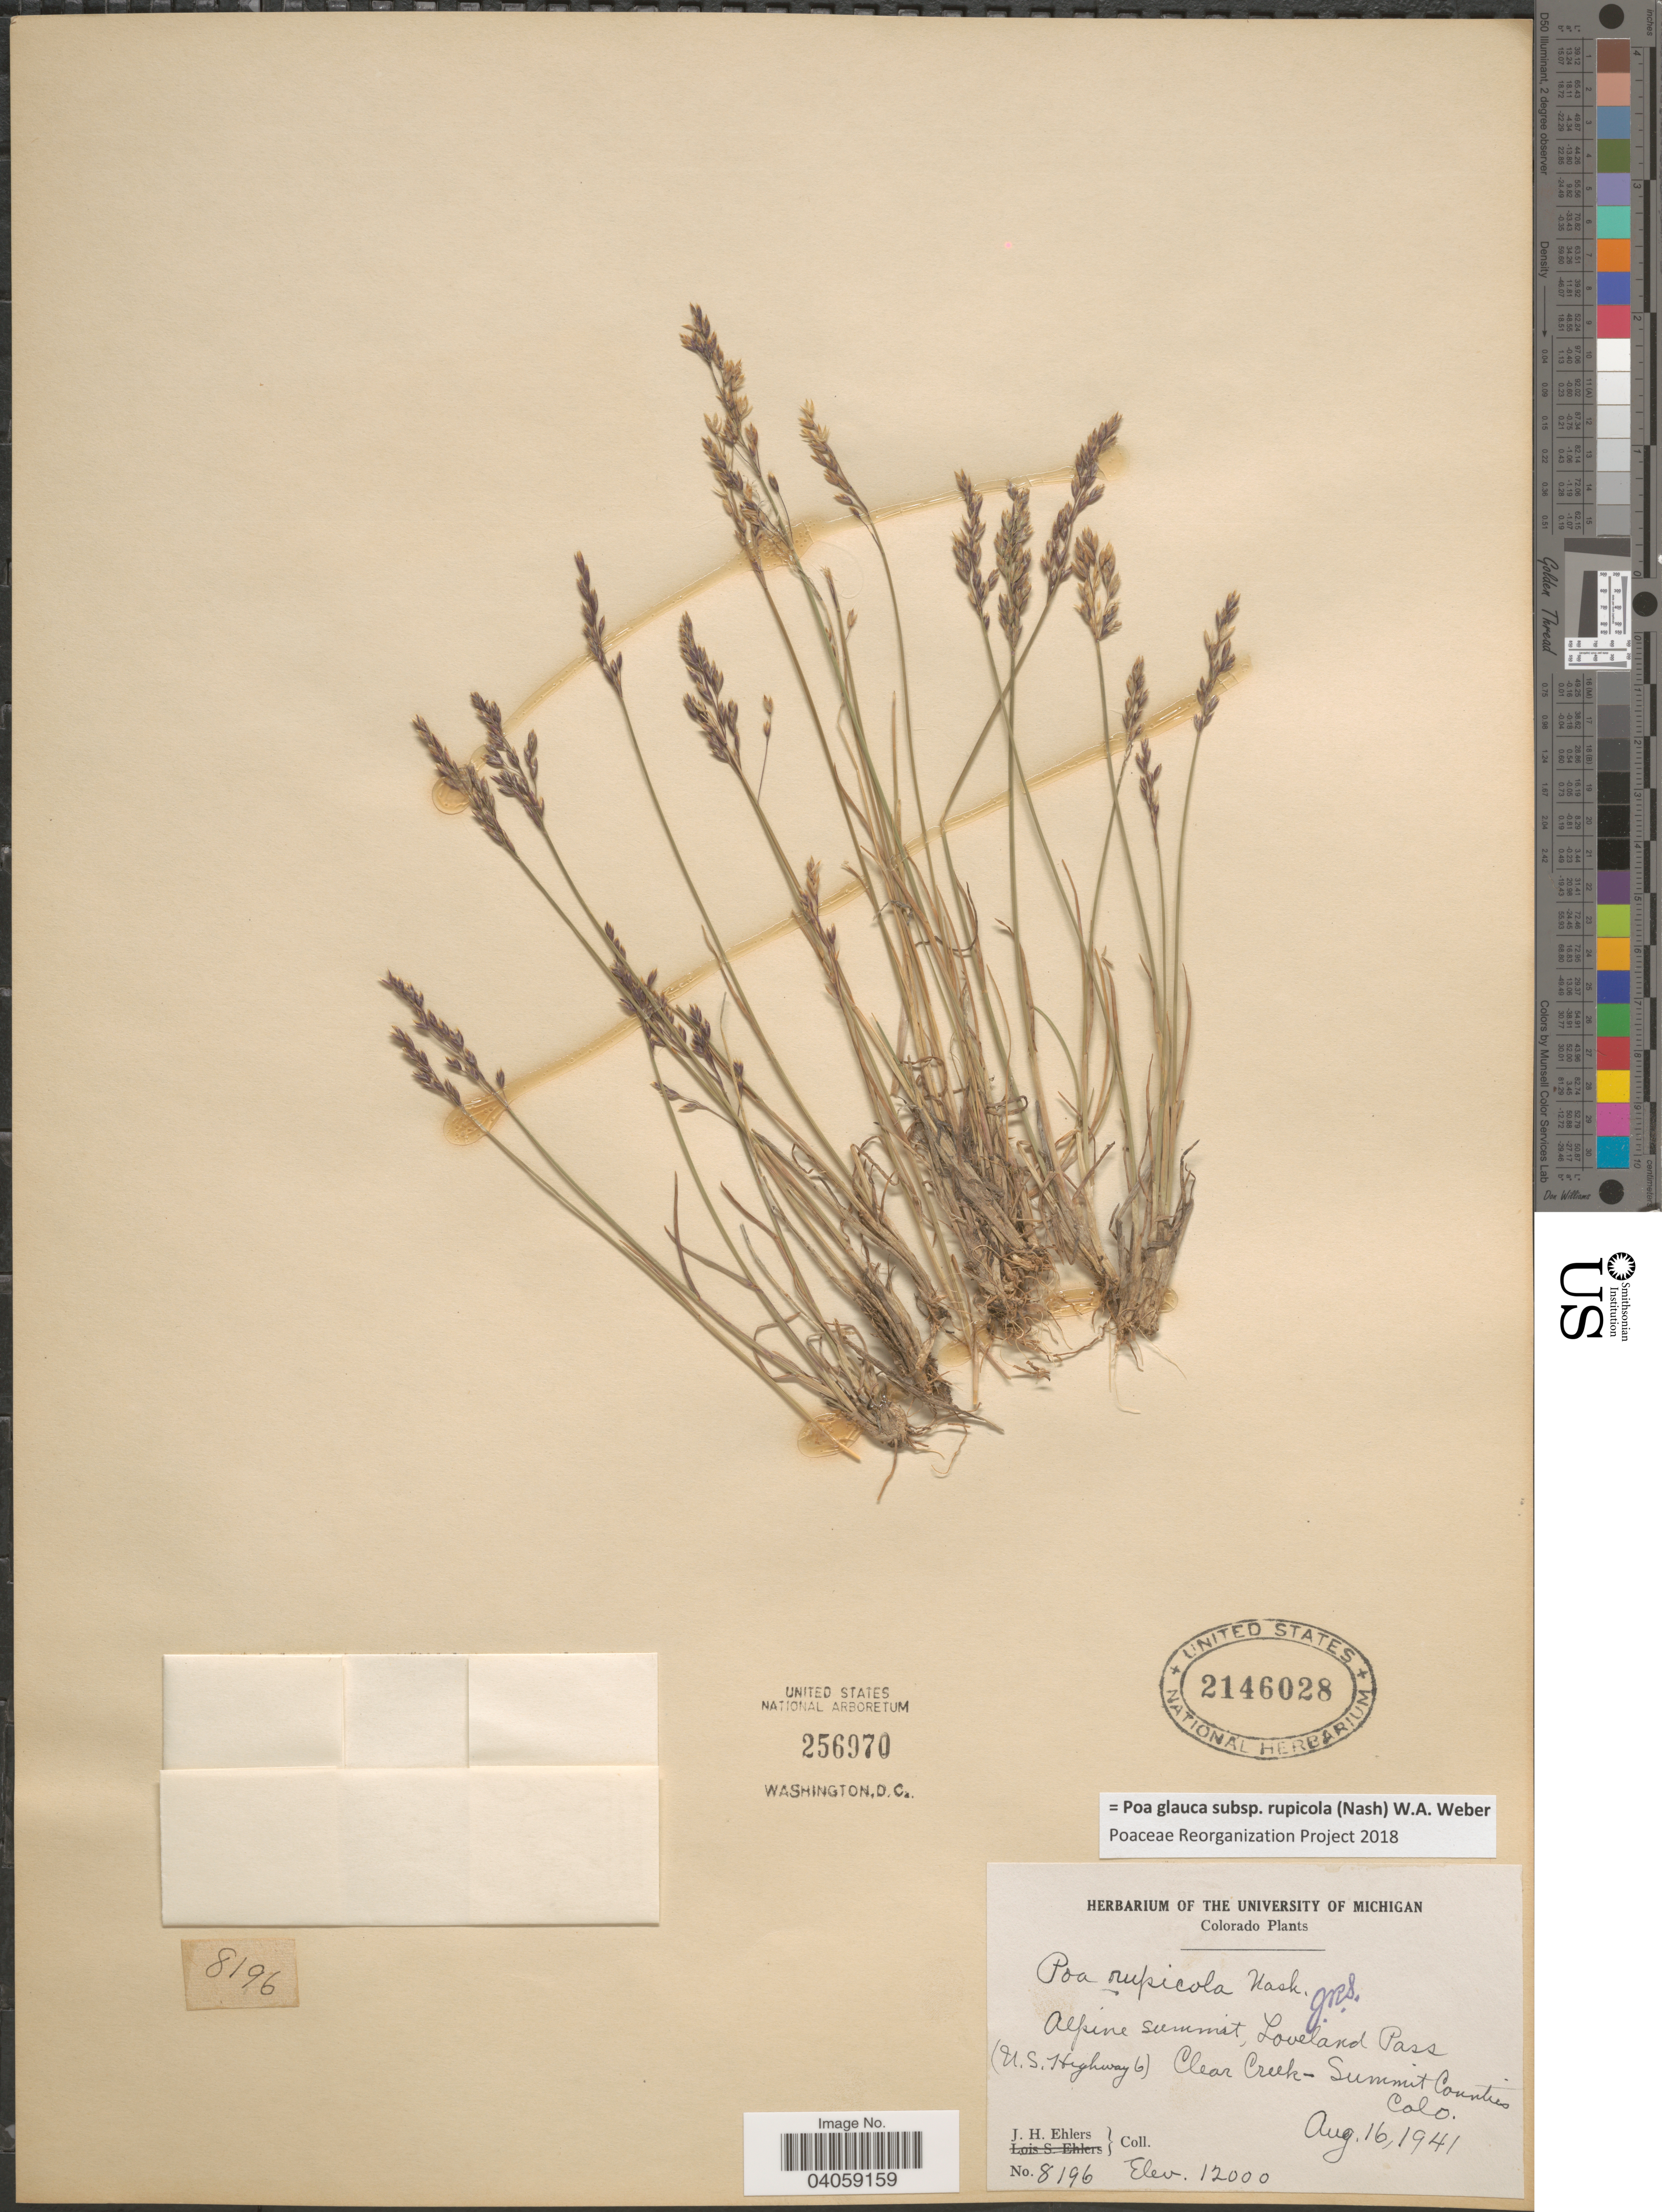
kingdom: Plantae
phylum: Tracheophyta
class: Liliopsida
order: Poales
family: Poaceae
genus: Poa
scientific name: Poa glauca subsp. rupicola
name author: (Nash) W.A. Weber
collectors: J. H. Ehlers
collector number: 8196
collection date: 1941-08-16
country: United States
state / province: Colorado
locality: Alpine summit, Loveland Pass (U.S.Highway 6) Clear Creek- Summit Counties.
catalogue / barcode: US 2146028